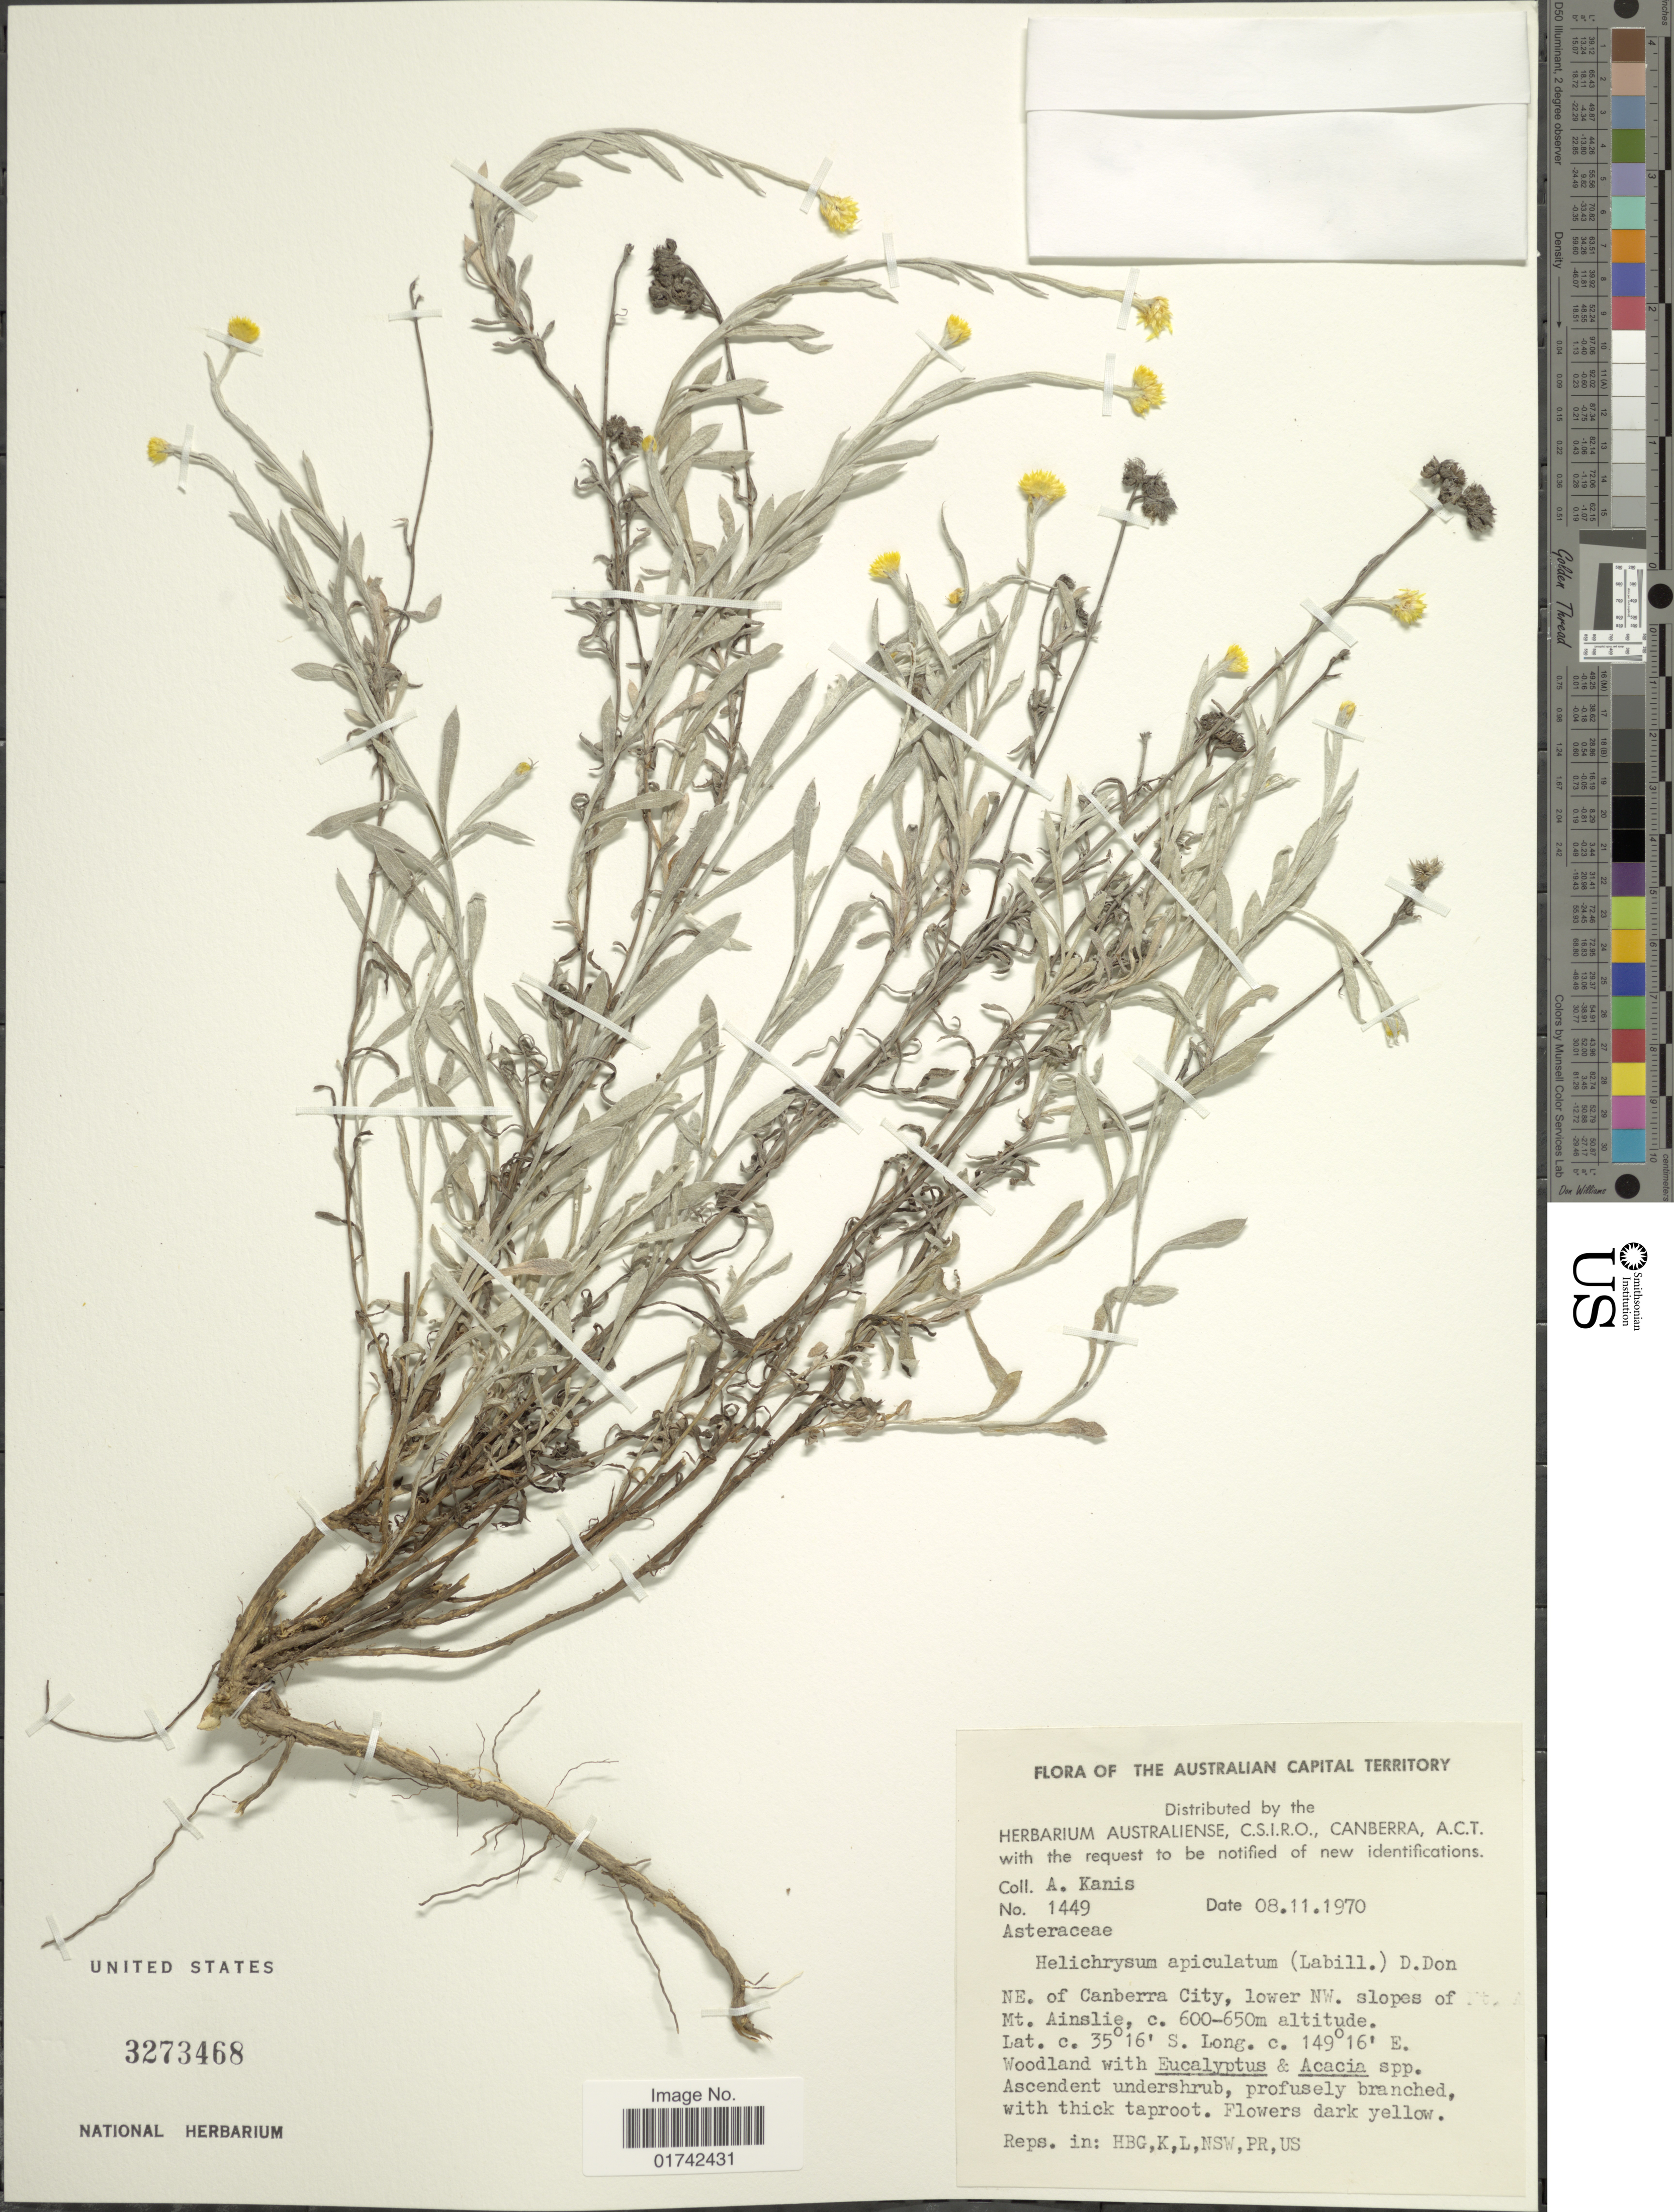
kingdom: Plantae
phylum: Tracheophyta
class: Magnoliopsida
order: Asterales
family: Asteraceae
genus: Helichrysum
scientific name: Helichrysum apiculatum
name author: (Labill.) D. Don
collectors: A. Kanis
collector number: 1449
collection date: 1970-11-08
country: Australia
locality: Australian Capital Territory, NE of Canberra City, lower NW slopes of Mt. Ainslie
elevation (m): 600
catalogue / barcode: US 3273468